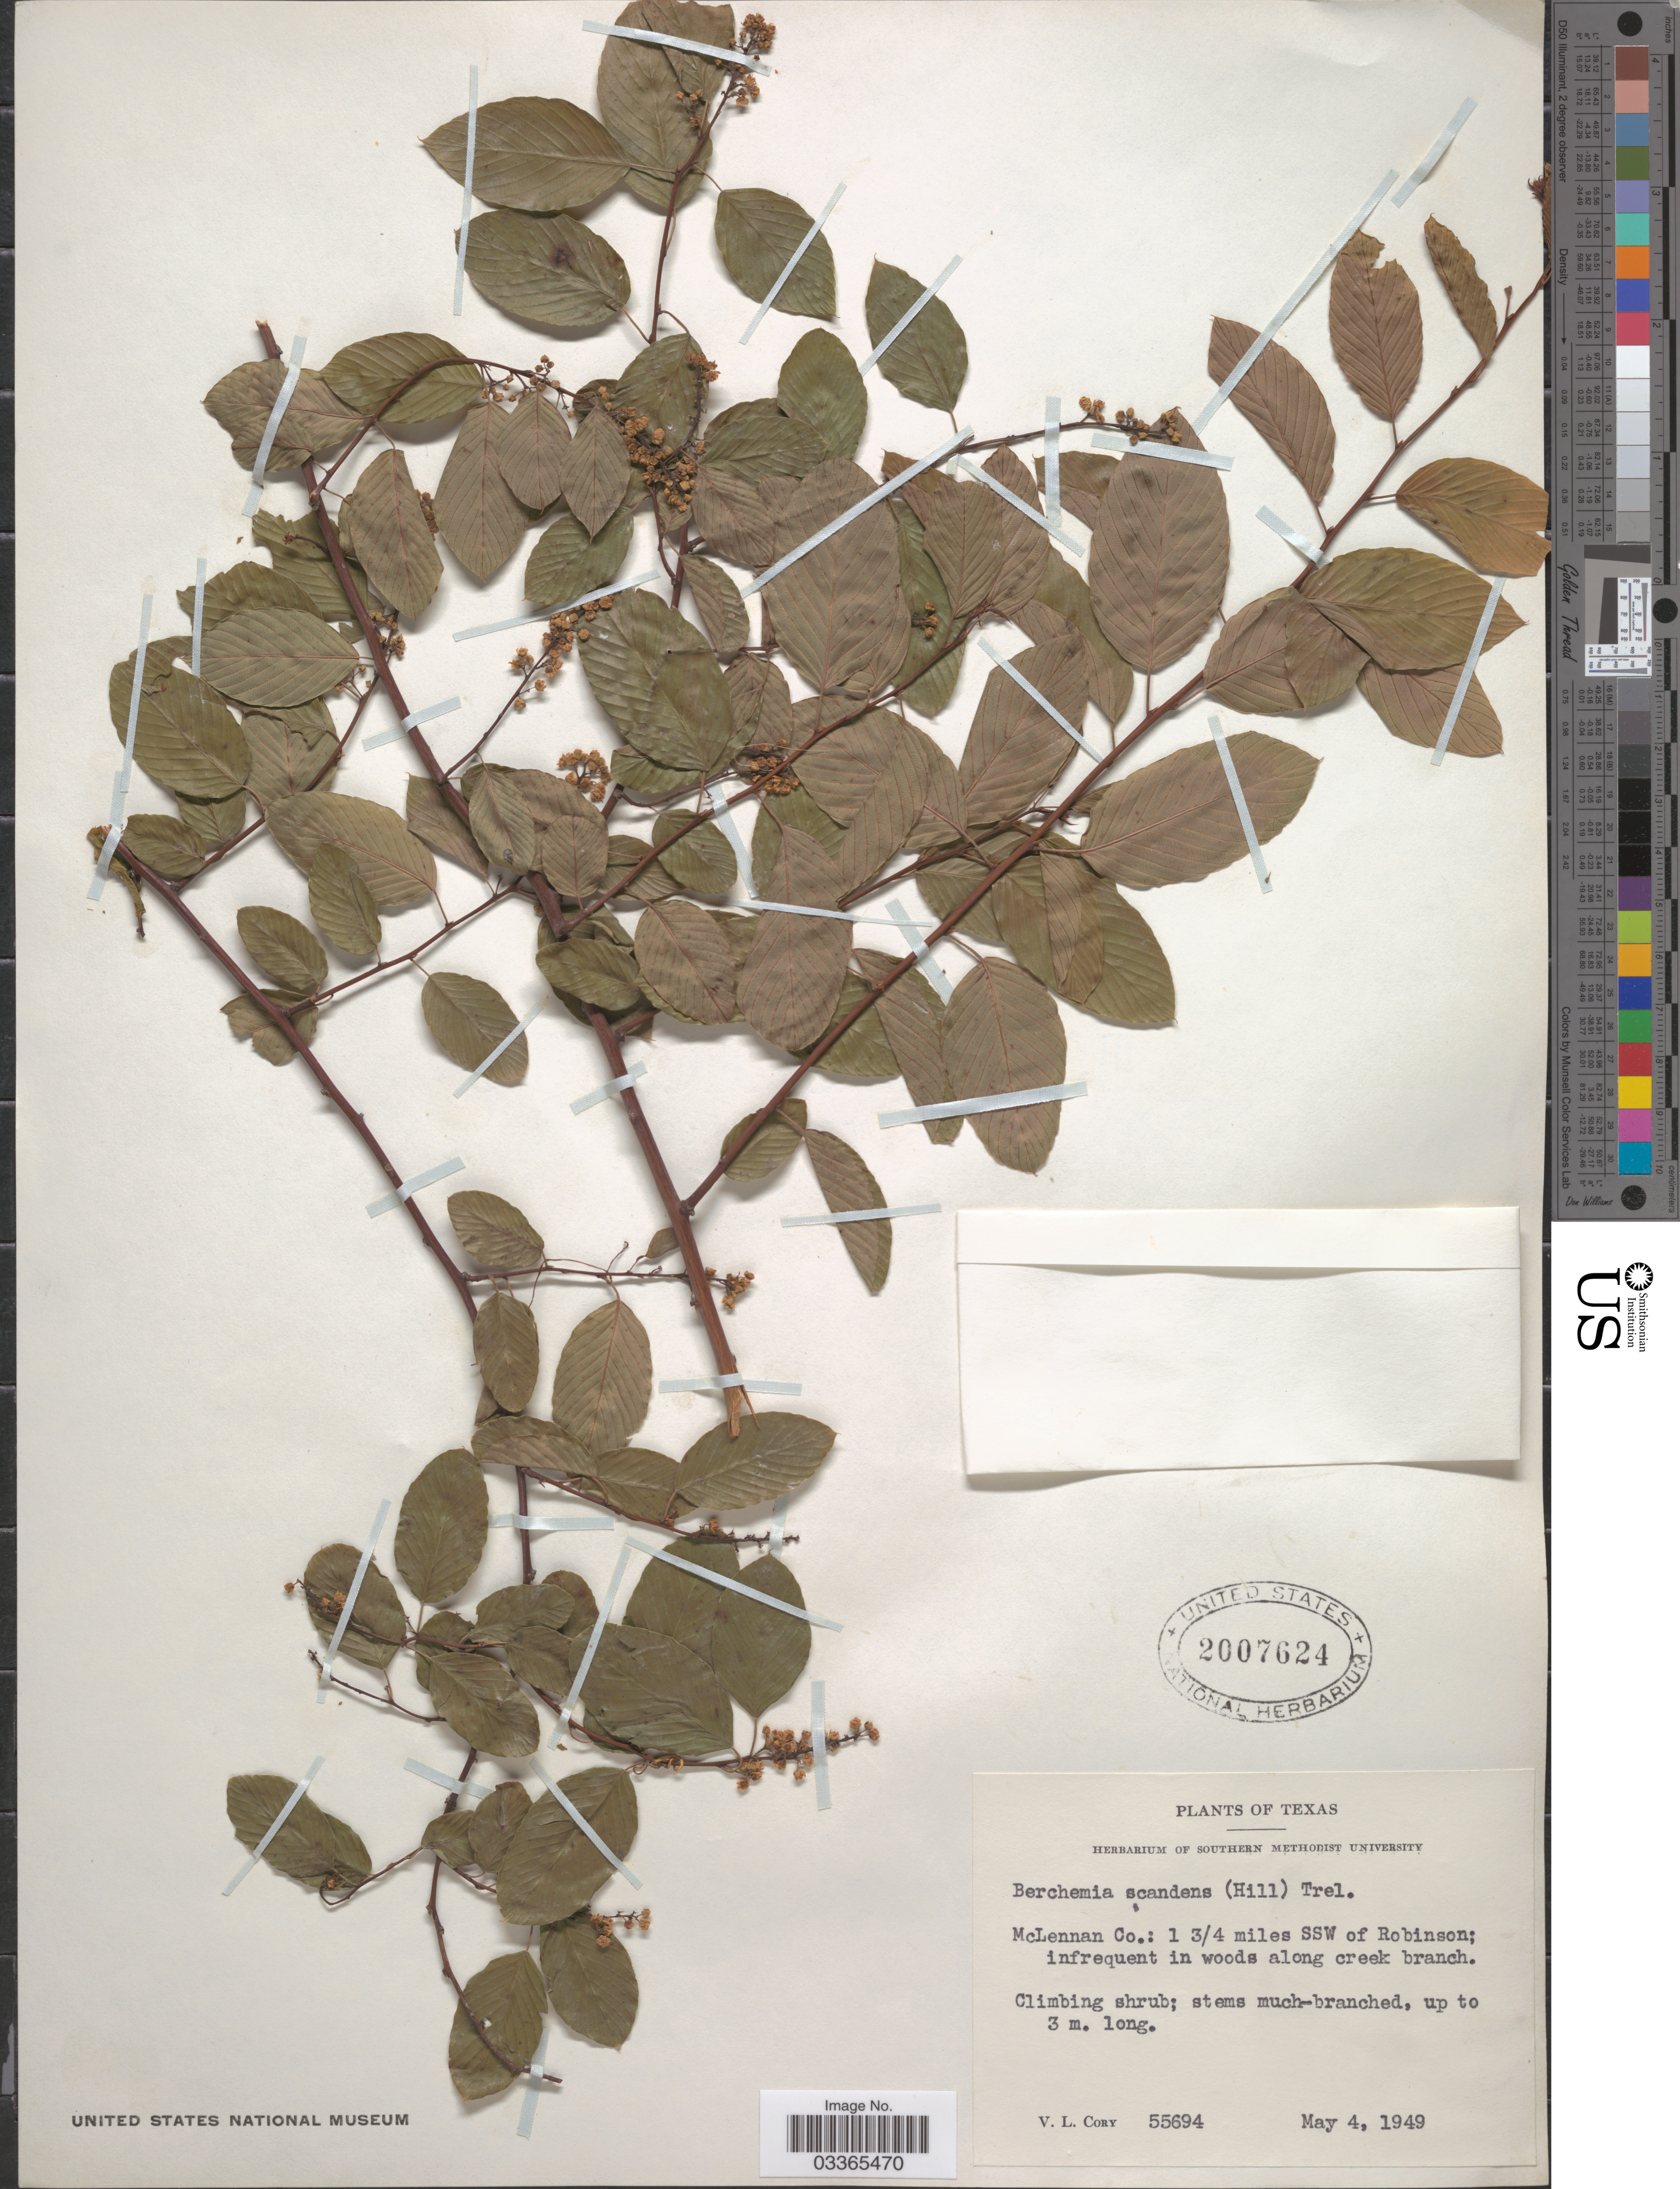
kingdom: Plantae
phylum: Tracheophyta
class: Magnoliopsida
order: Rosales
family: Rhamnaceae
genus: Berchemia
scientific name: Berchemia scandens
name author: (Hill) K. Koch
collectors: V. Cory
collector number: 55694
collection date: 1949-05-04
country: United States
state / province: Texas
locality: McLennan Co.: 1¾ miles SSW of Robinson.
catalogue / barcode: US 2007624